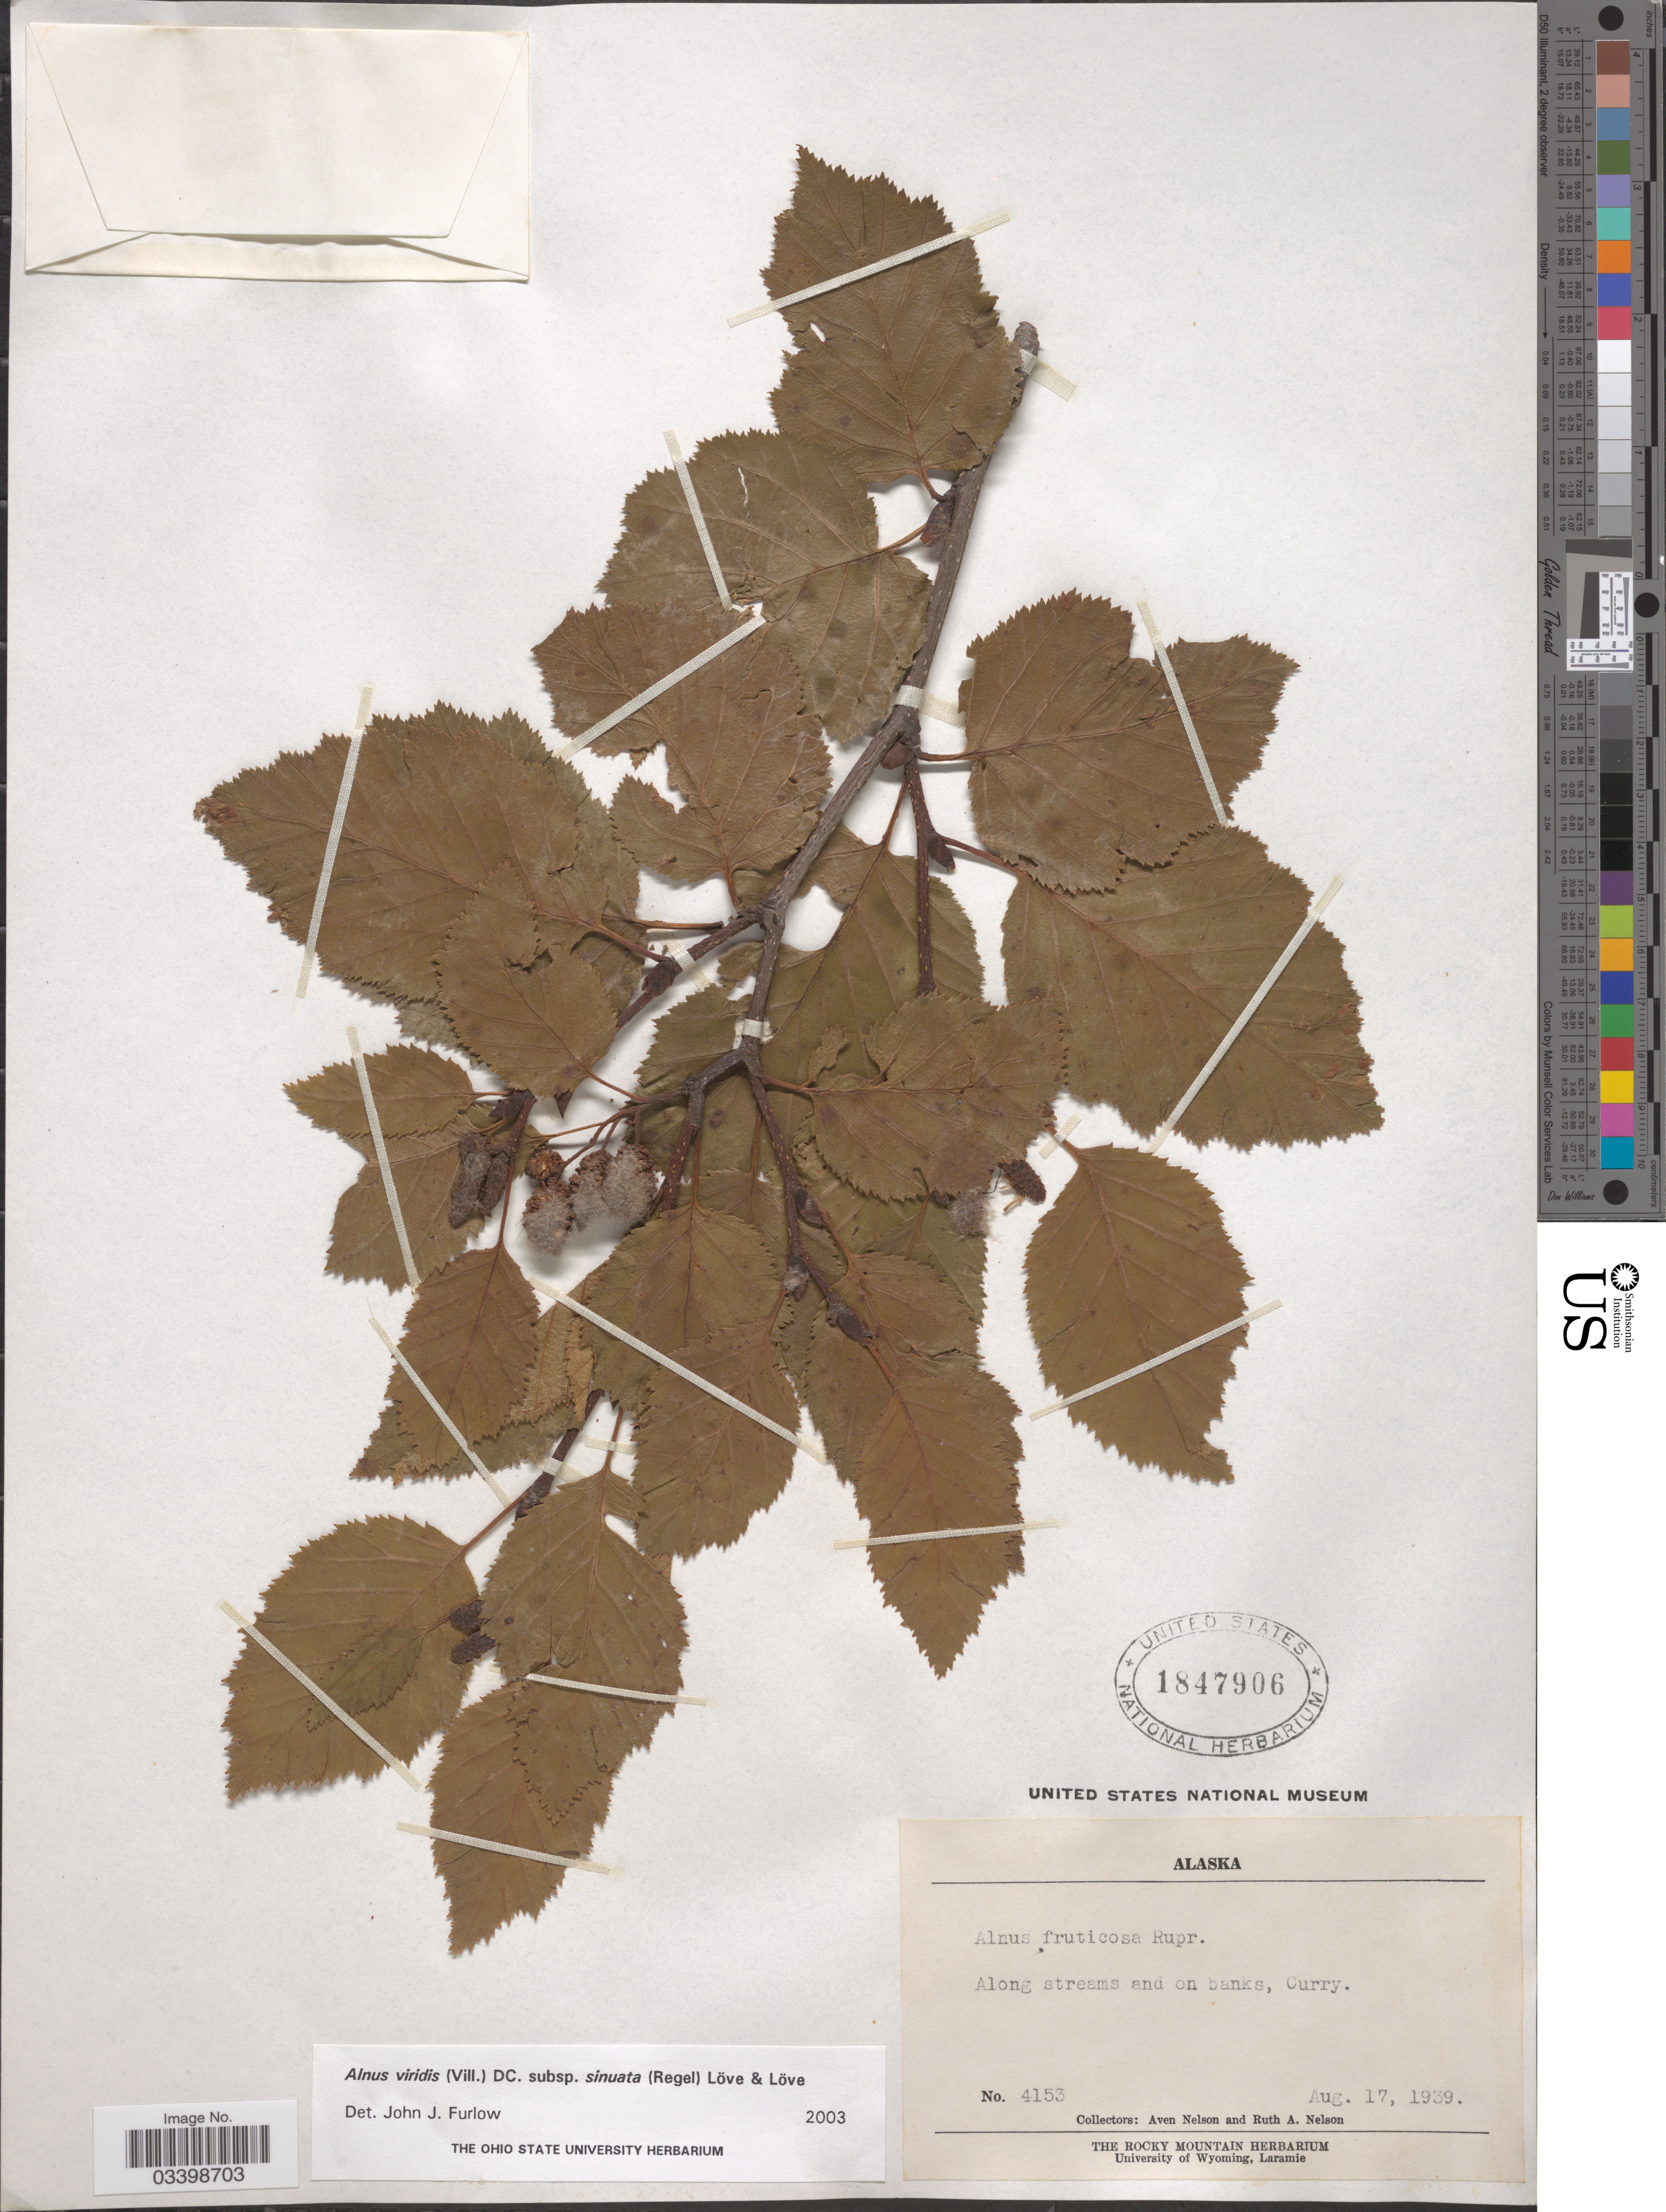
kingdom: Plantae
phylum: Tracheophyta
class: Magnoliopsida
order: Fagales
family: Betulaceae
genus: Alnus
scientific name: Alnus viridis subsp. sinuata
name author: Regel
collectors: A. Nelson & R. A. Nelson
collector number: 4153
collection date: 1939-08-17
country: United States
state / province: Alaska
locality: Along streams and on banks, Curry.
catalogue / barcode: US 1847906